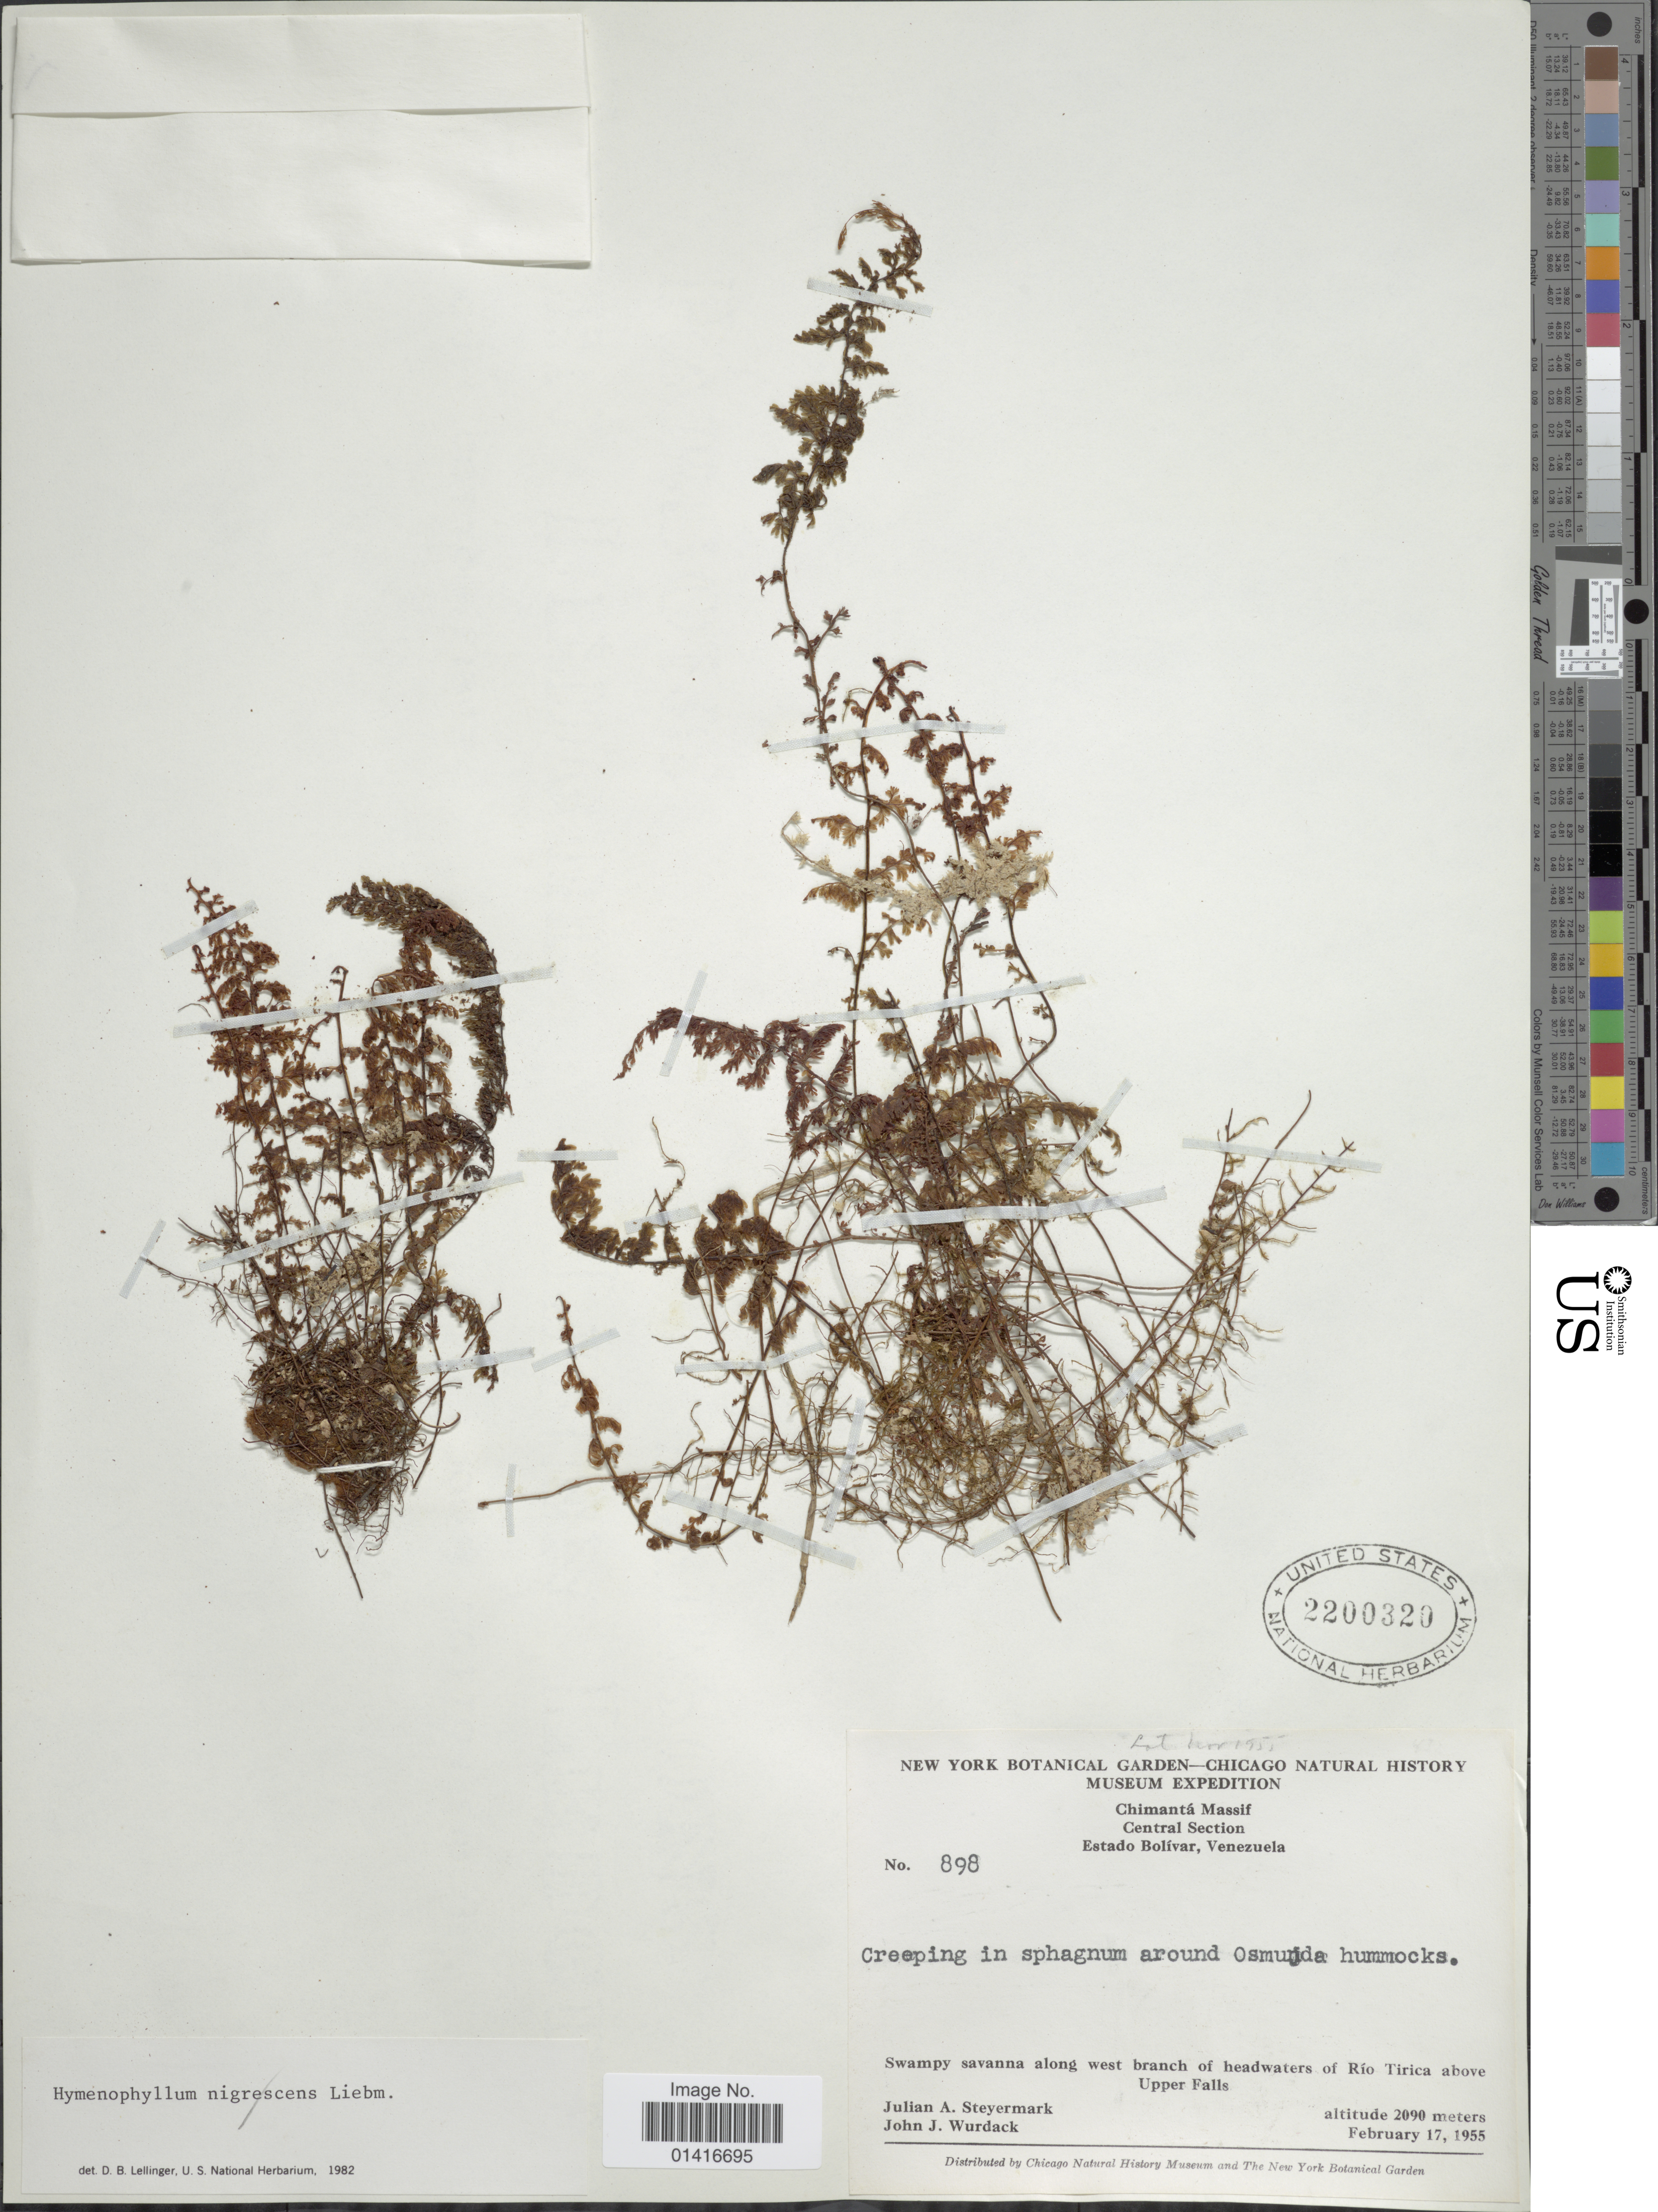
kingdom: Plantae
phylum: Tracheophyta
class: Polypodiopsida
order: Hymenophyllales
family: Hymenophyllaceae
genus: Hymenophyllum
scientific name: Hymenophyllum myriocarpum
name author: Hook.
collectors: J. Steyermark & J. J. Wurdack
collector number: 898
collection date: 1955-02-17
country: Venezuela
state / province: Bolivar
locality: Chimantá Massif, Central Section, Estado Bolívar. Creeping in Sphagnum around Osmunda hummocks. Swampy savanna along west branch of headwaters of Río Tirica above Upper Falls.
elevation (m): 2090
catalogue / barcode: US 2200320